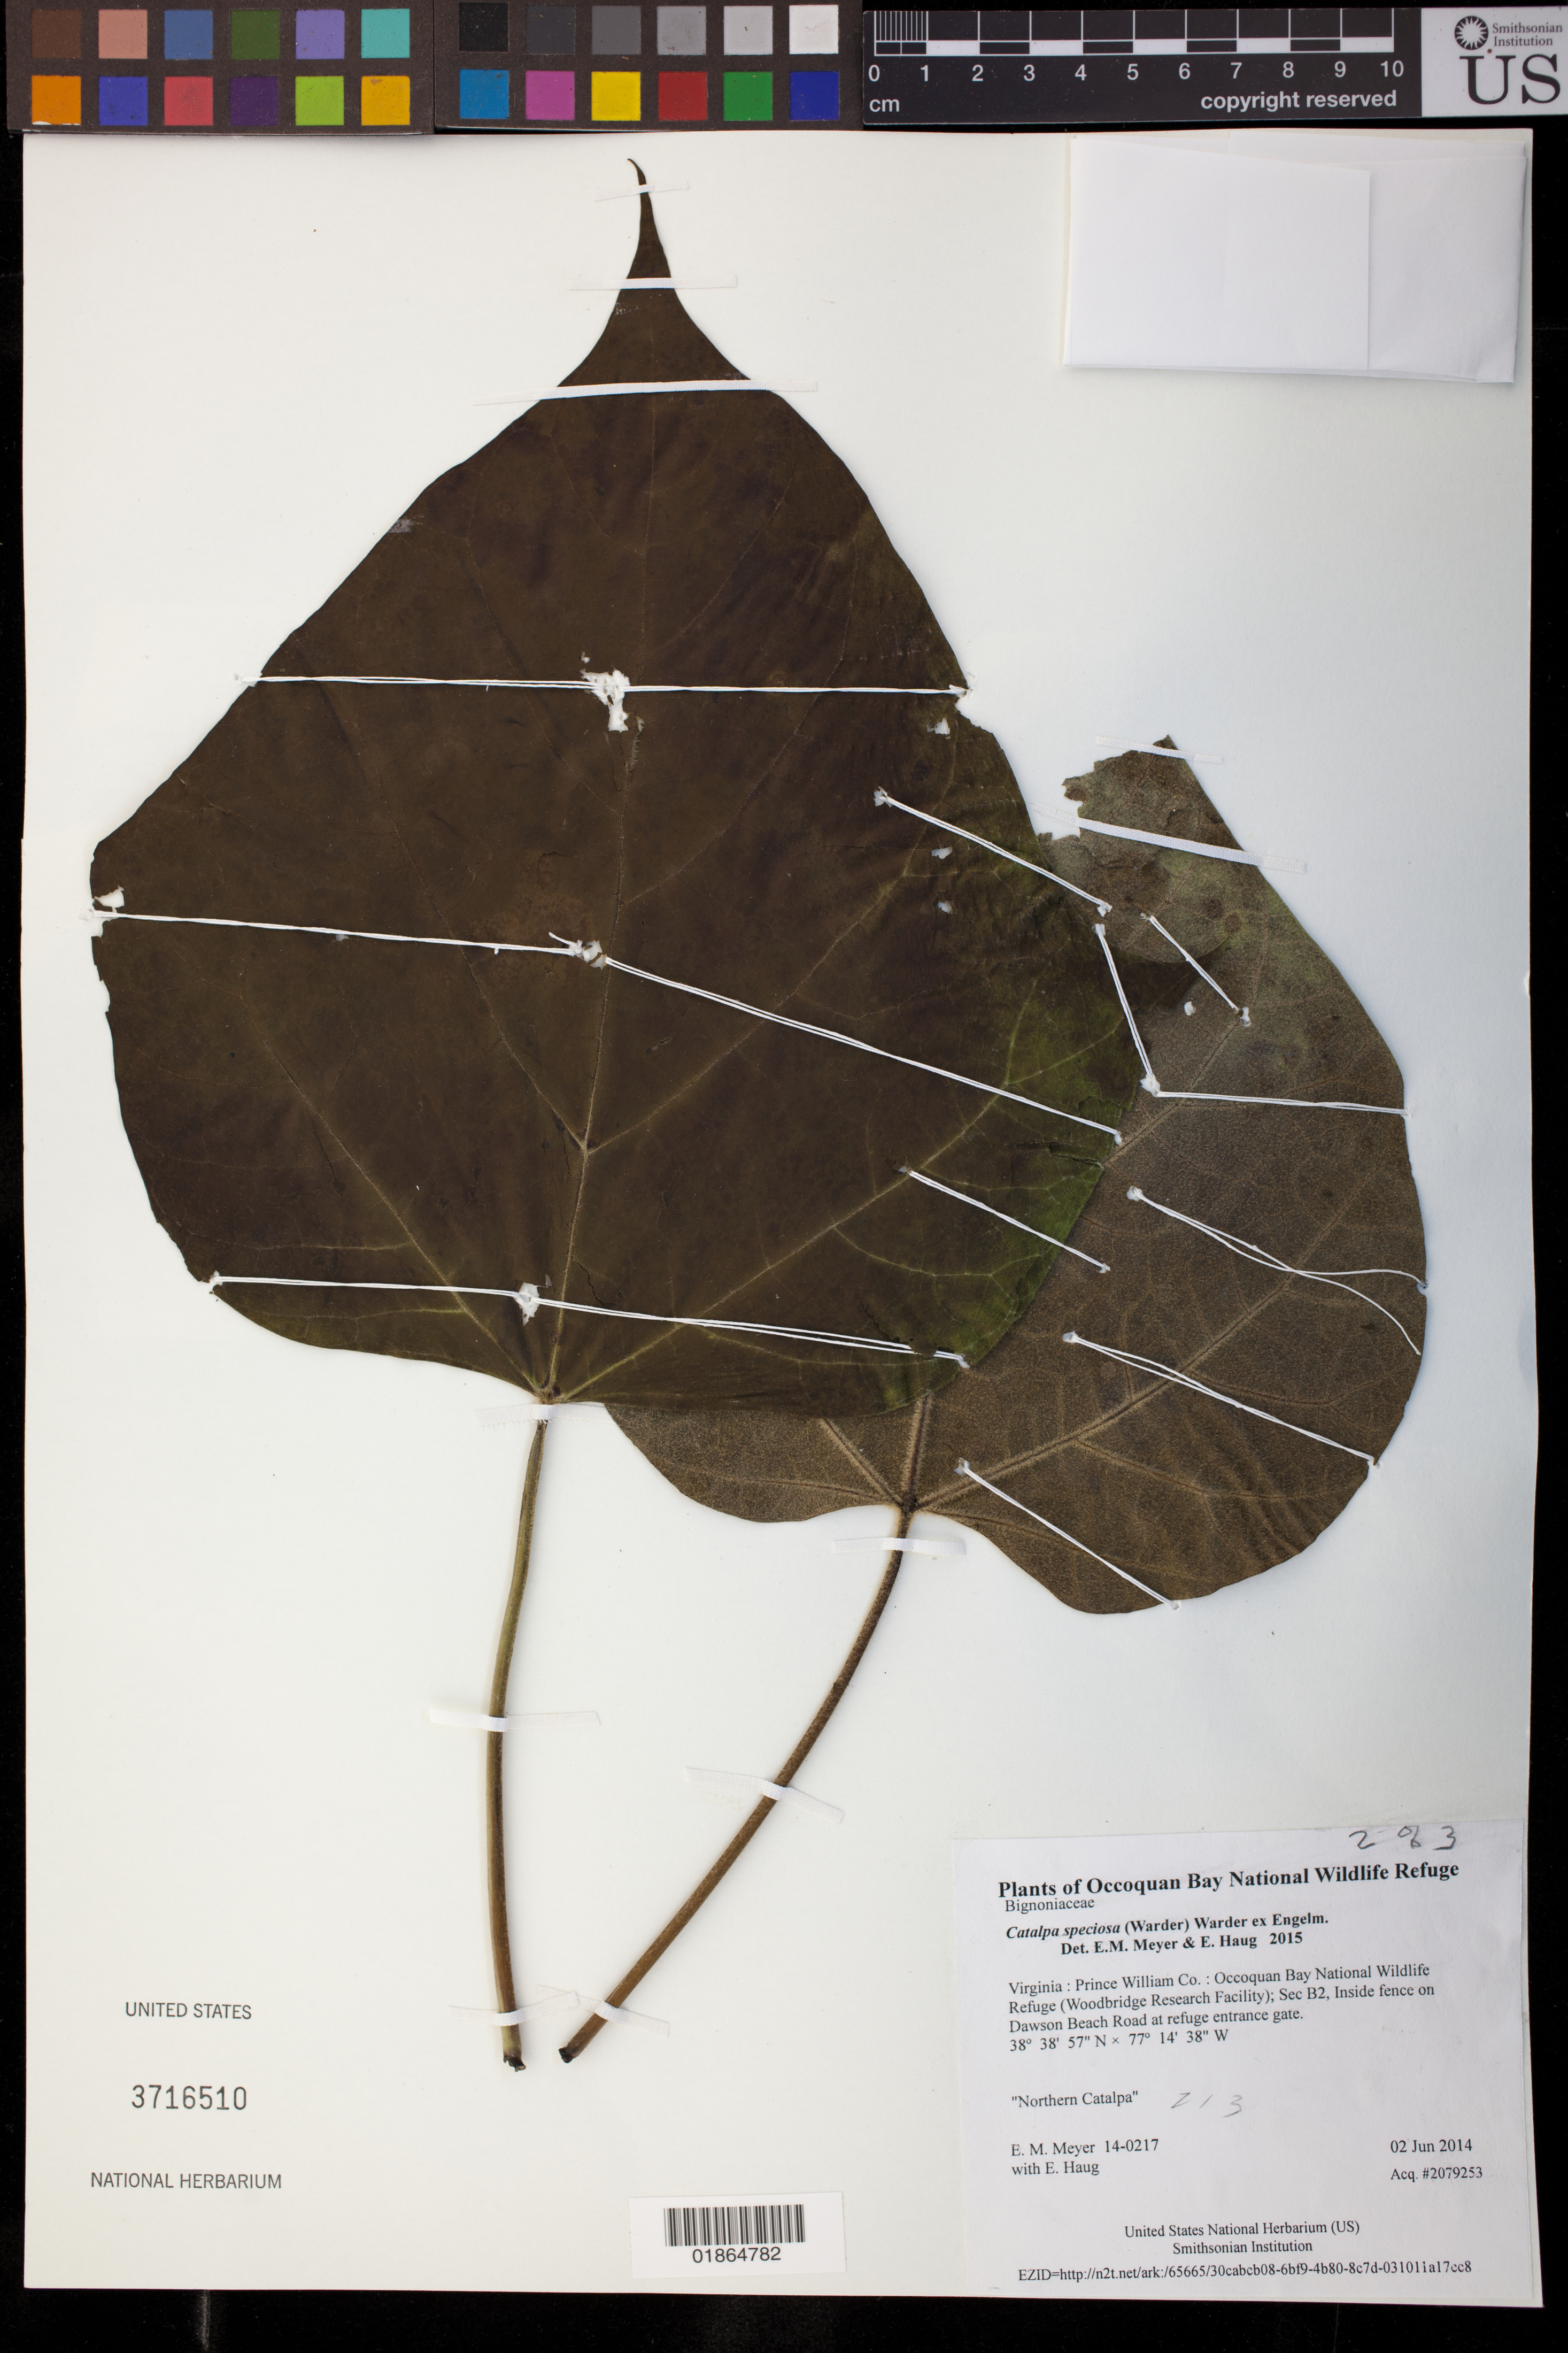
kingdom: Plantae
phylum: Tracheophyta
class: Magnoliopsida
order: Lamiales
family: Bignoniaceae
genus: Catalpa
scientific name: Catalpa speciosa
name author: (Warder) Warder ex Engelm.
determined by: Meyer, E. M.; Haug, E.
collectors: E. M. Meyer & E. Haug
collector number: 14-0217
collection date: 2014-06-02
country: United States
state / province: Virginia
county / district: Prince William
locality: Occoquan Bay National Wildlife Refuge (Woodbridge Research Facility); Sec B2, Inside fence on Dawson Beach Road at refuge entrance gate.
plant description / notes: Northern Catalpa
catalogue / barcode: US 3716510